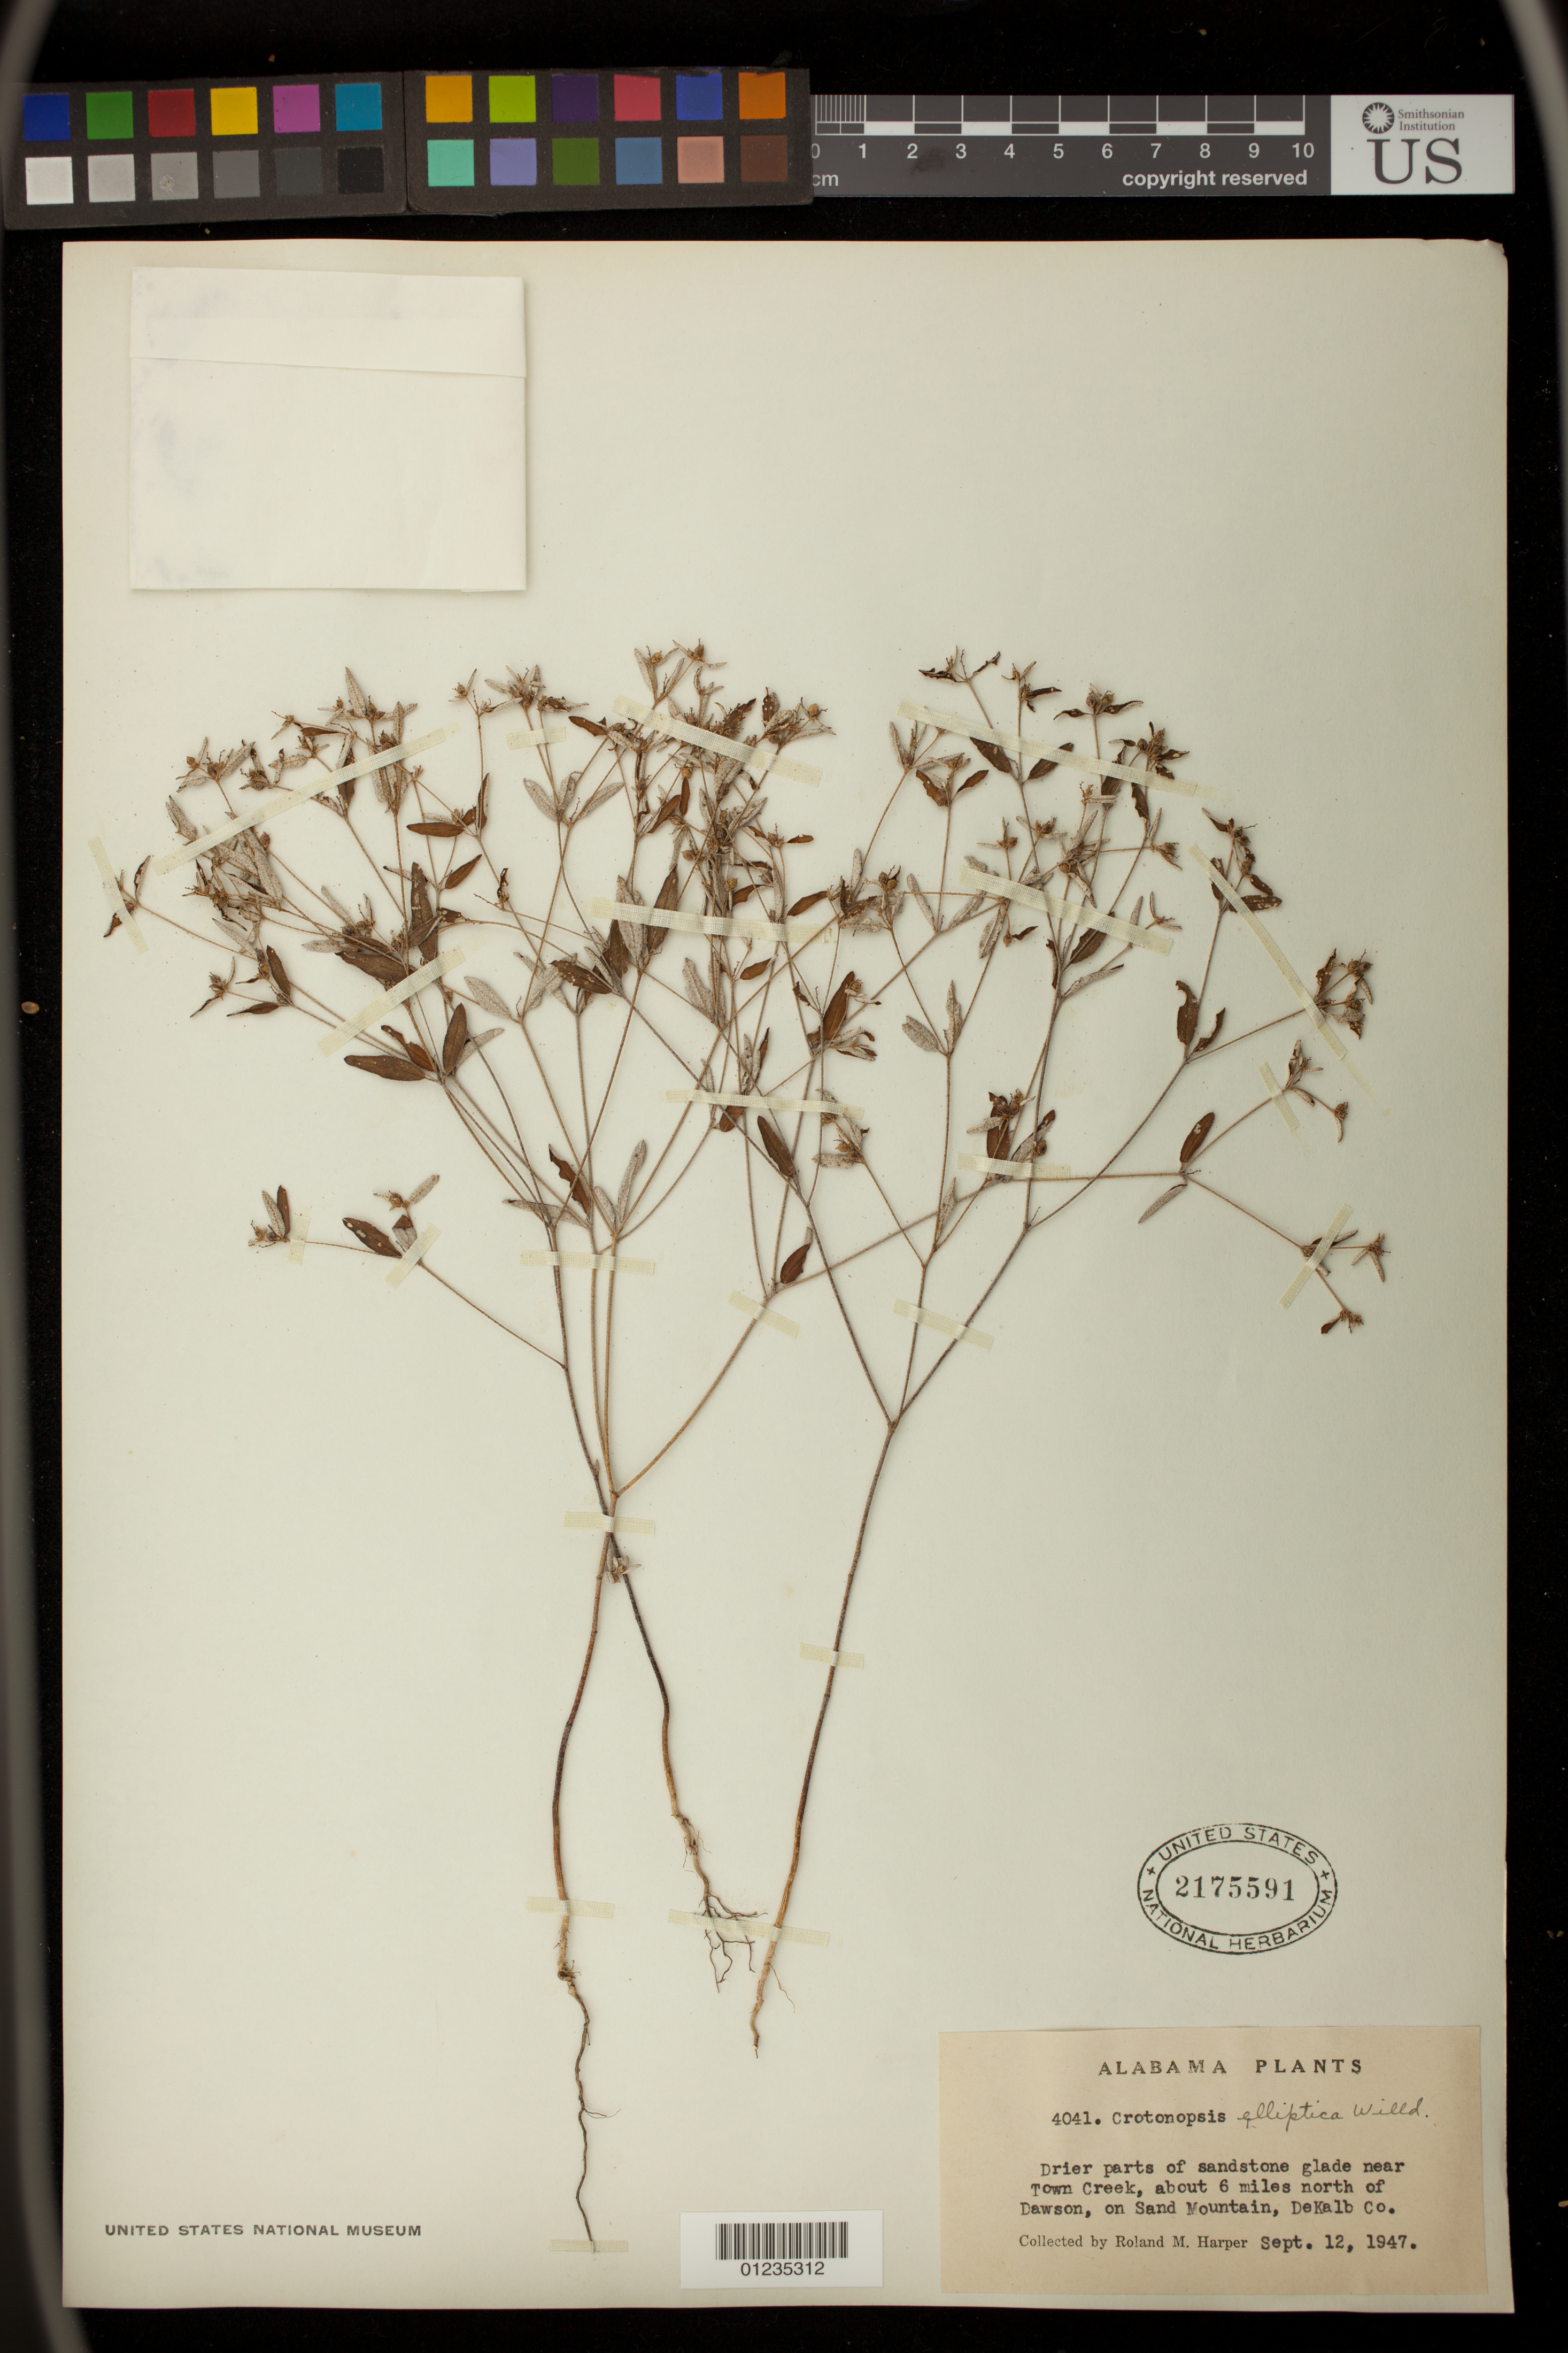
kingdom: Plantae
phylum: Tracheophyta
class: Magnoliopsida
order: Malpighiales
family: Euphorbiaceae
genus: Crotonopsis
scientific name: Crotonopsis elliptica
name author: Willd.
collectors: R. M. Harper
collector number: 4041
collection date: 1947-09-12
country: United States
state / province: Alabama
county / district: DeKalb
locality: about 6 miles north of Dawson on Sand Mountain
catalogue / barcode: US 2175591